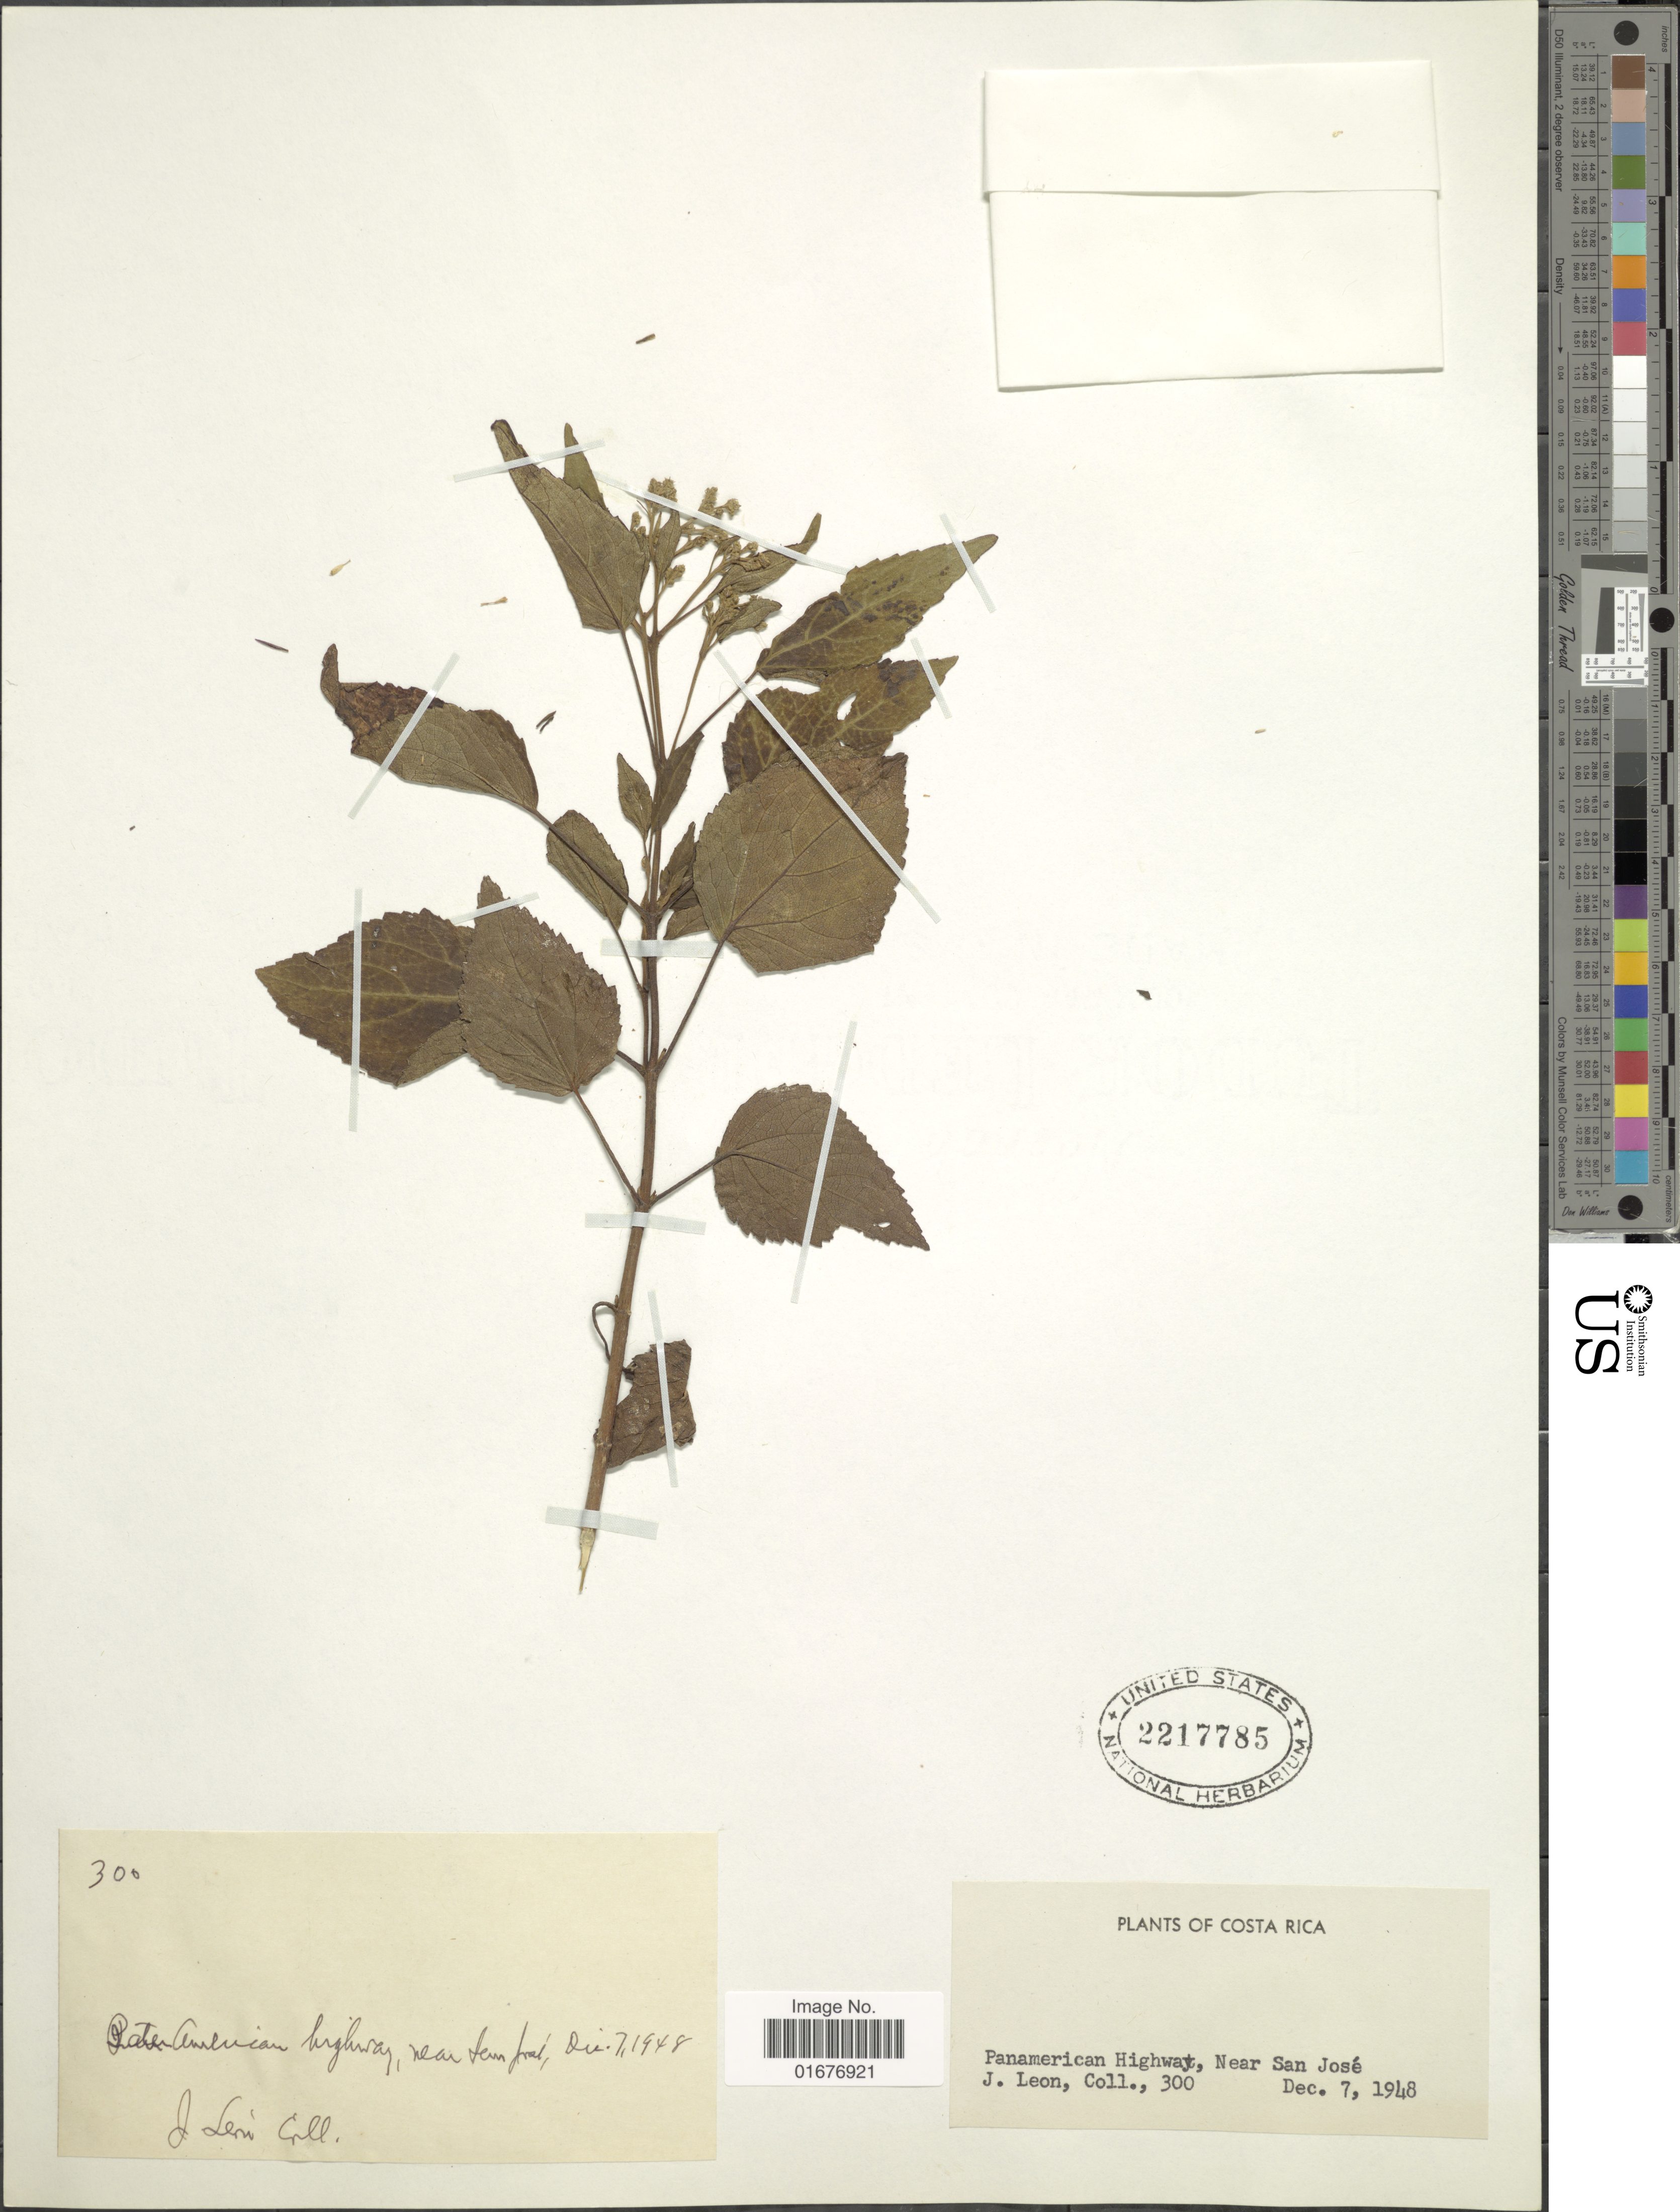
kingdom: Plantae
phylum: Tracheophyta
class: Magnoliopsida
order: Asterales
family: Asteraceae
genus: Ageratina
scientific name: Ageratina subcordata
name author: (Benth. ex Oerst.) R.M. King & H. Rob.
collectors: J. León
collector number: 300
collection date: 1948-12-07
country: Costa Rica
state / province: San José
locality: Panamerican Highway, Near San Jose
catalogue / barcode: US 2217785